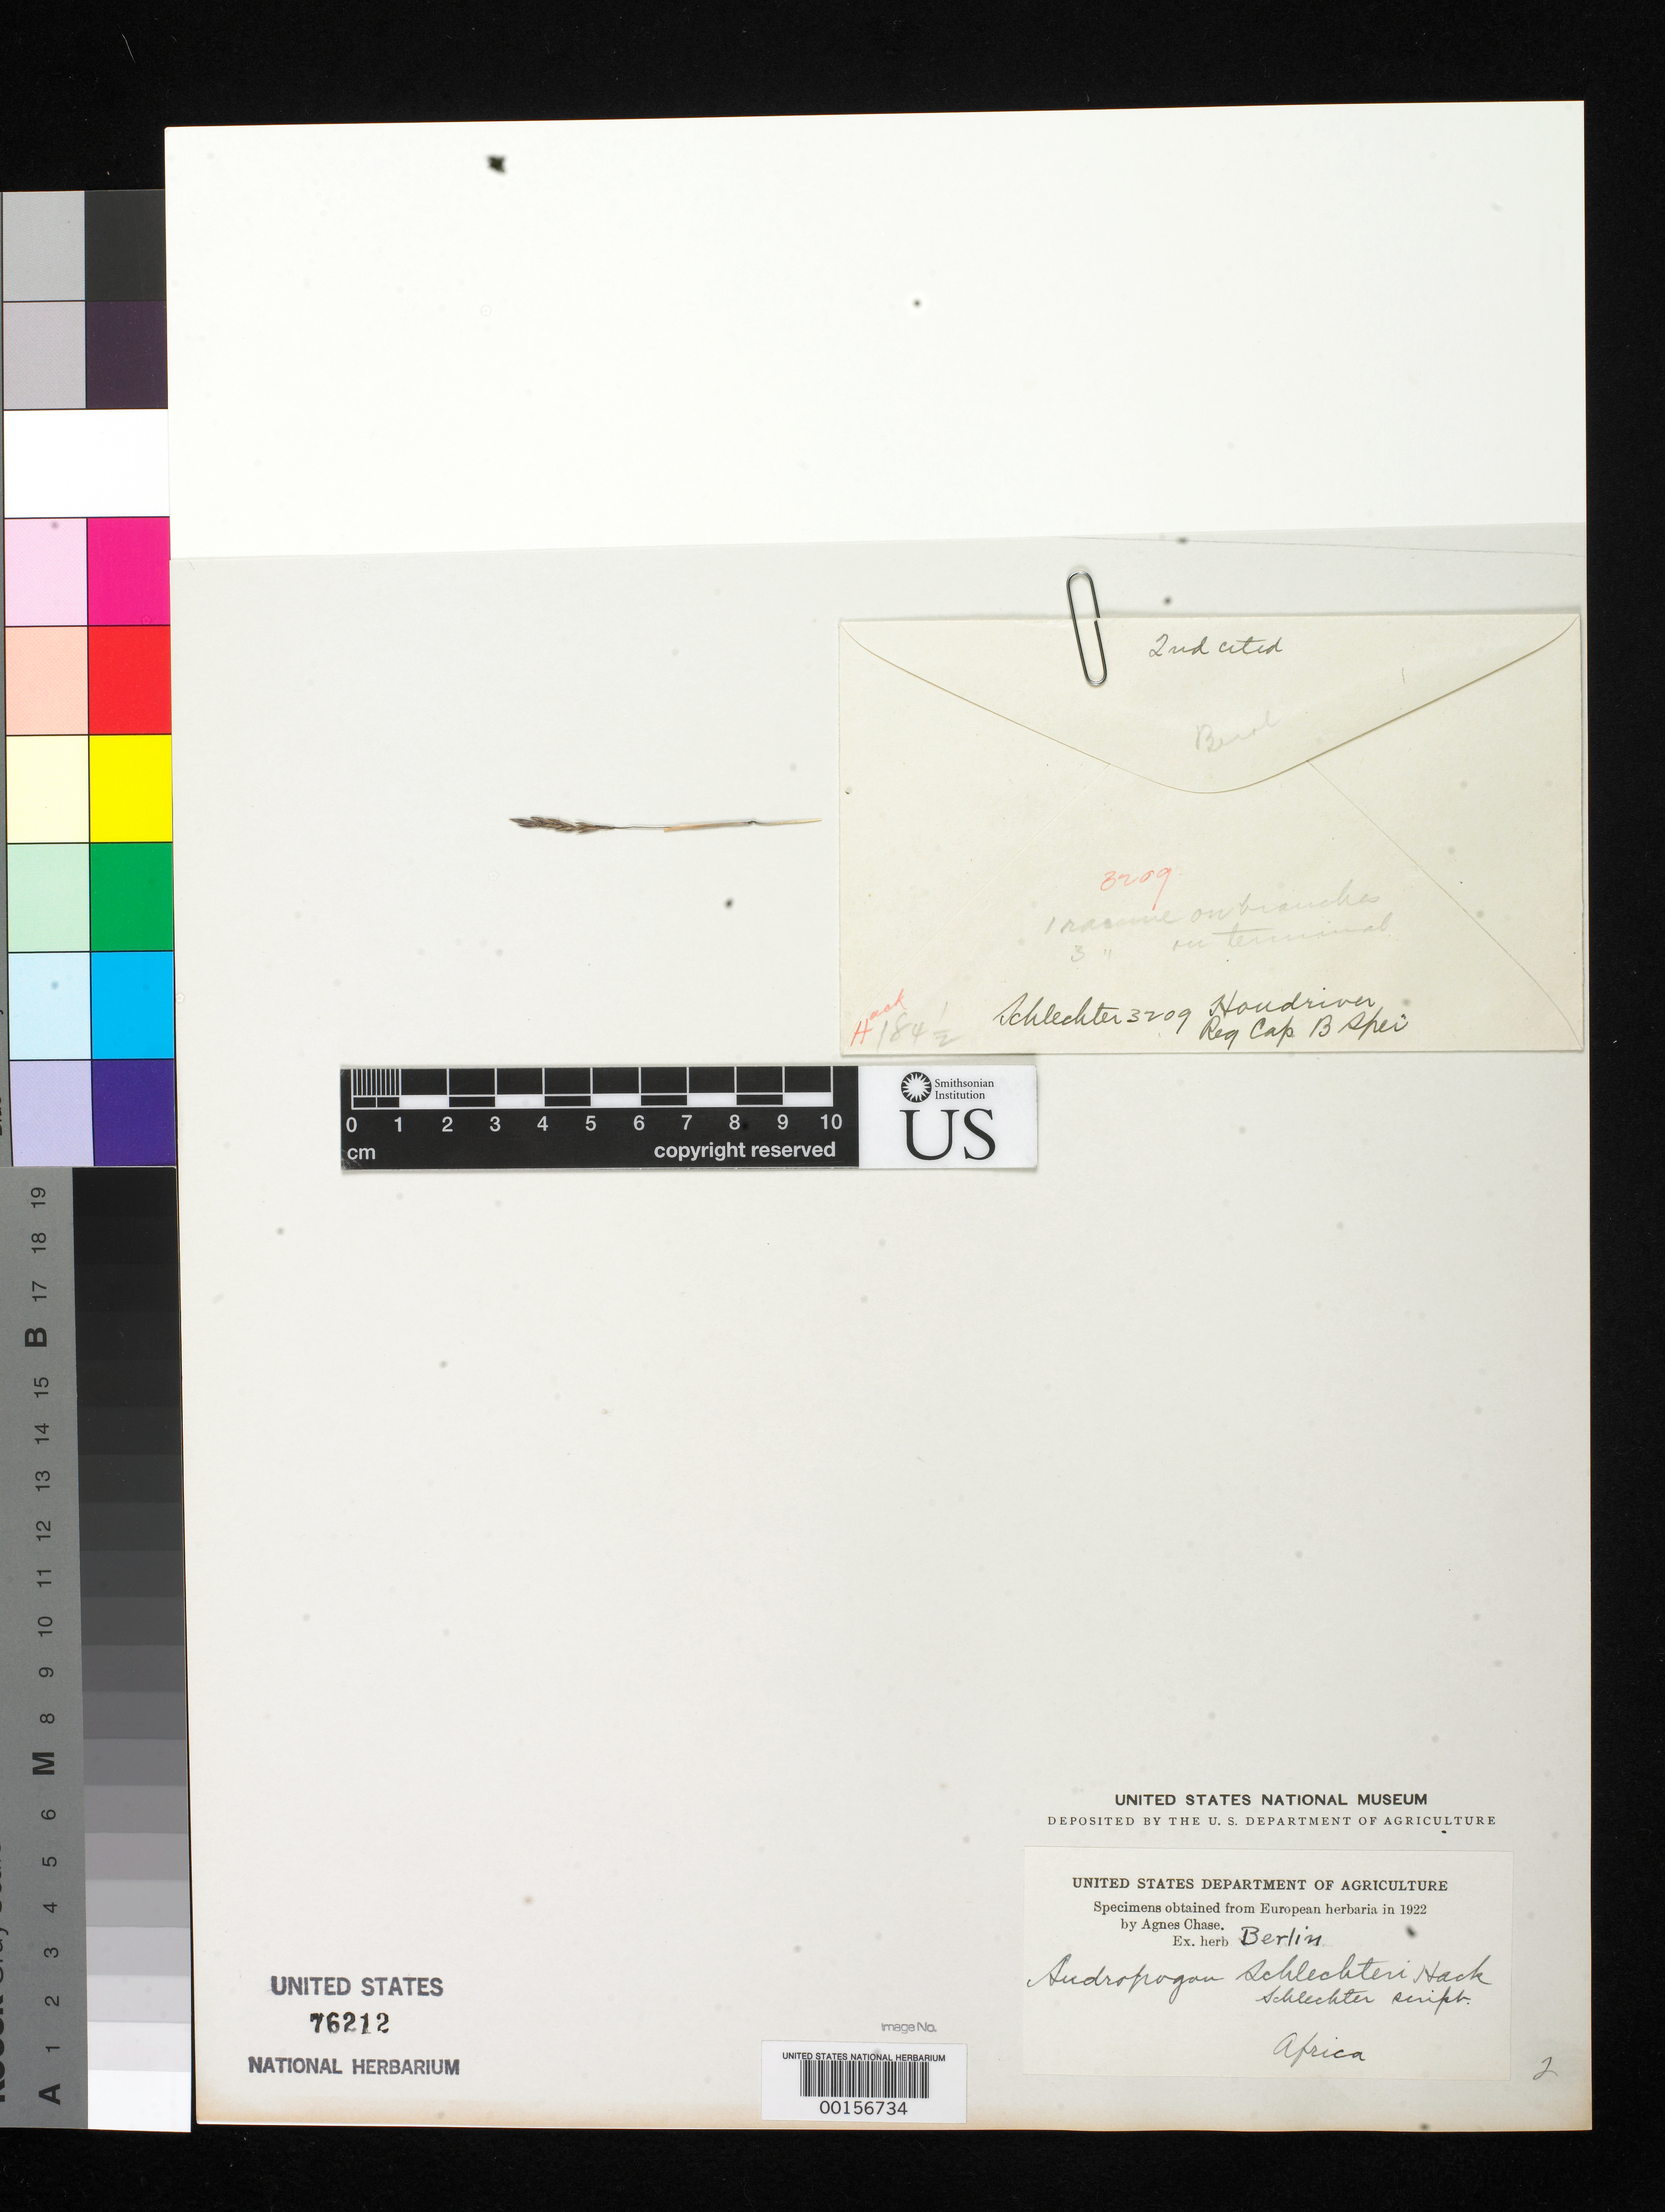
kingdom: Plantae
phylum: Tracheophyta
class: Liliopsida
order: Poales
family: Poaceae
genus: Andropogon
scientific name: Andropogon schlechteri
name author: Hack.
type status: Type Fragment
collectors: F. R. R. Schlechter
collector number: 3209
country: South Africa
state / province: KwaZulu-Natal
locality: Pr. Houdriver.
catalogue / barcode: US 76212